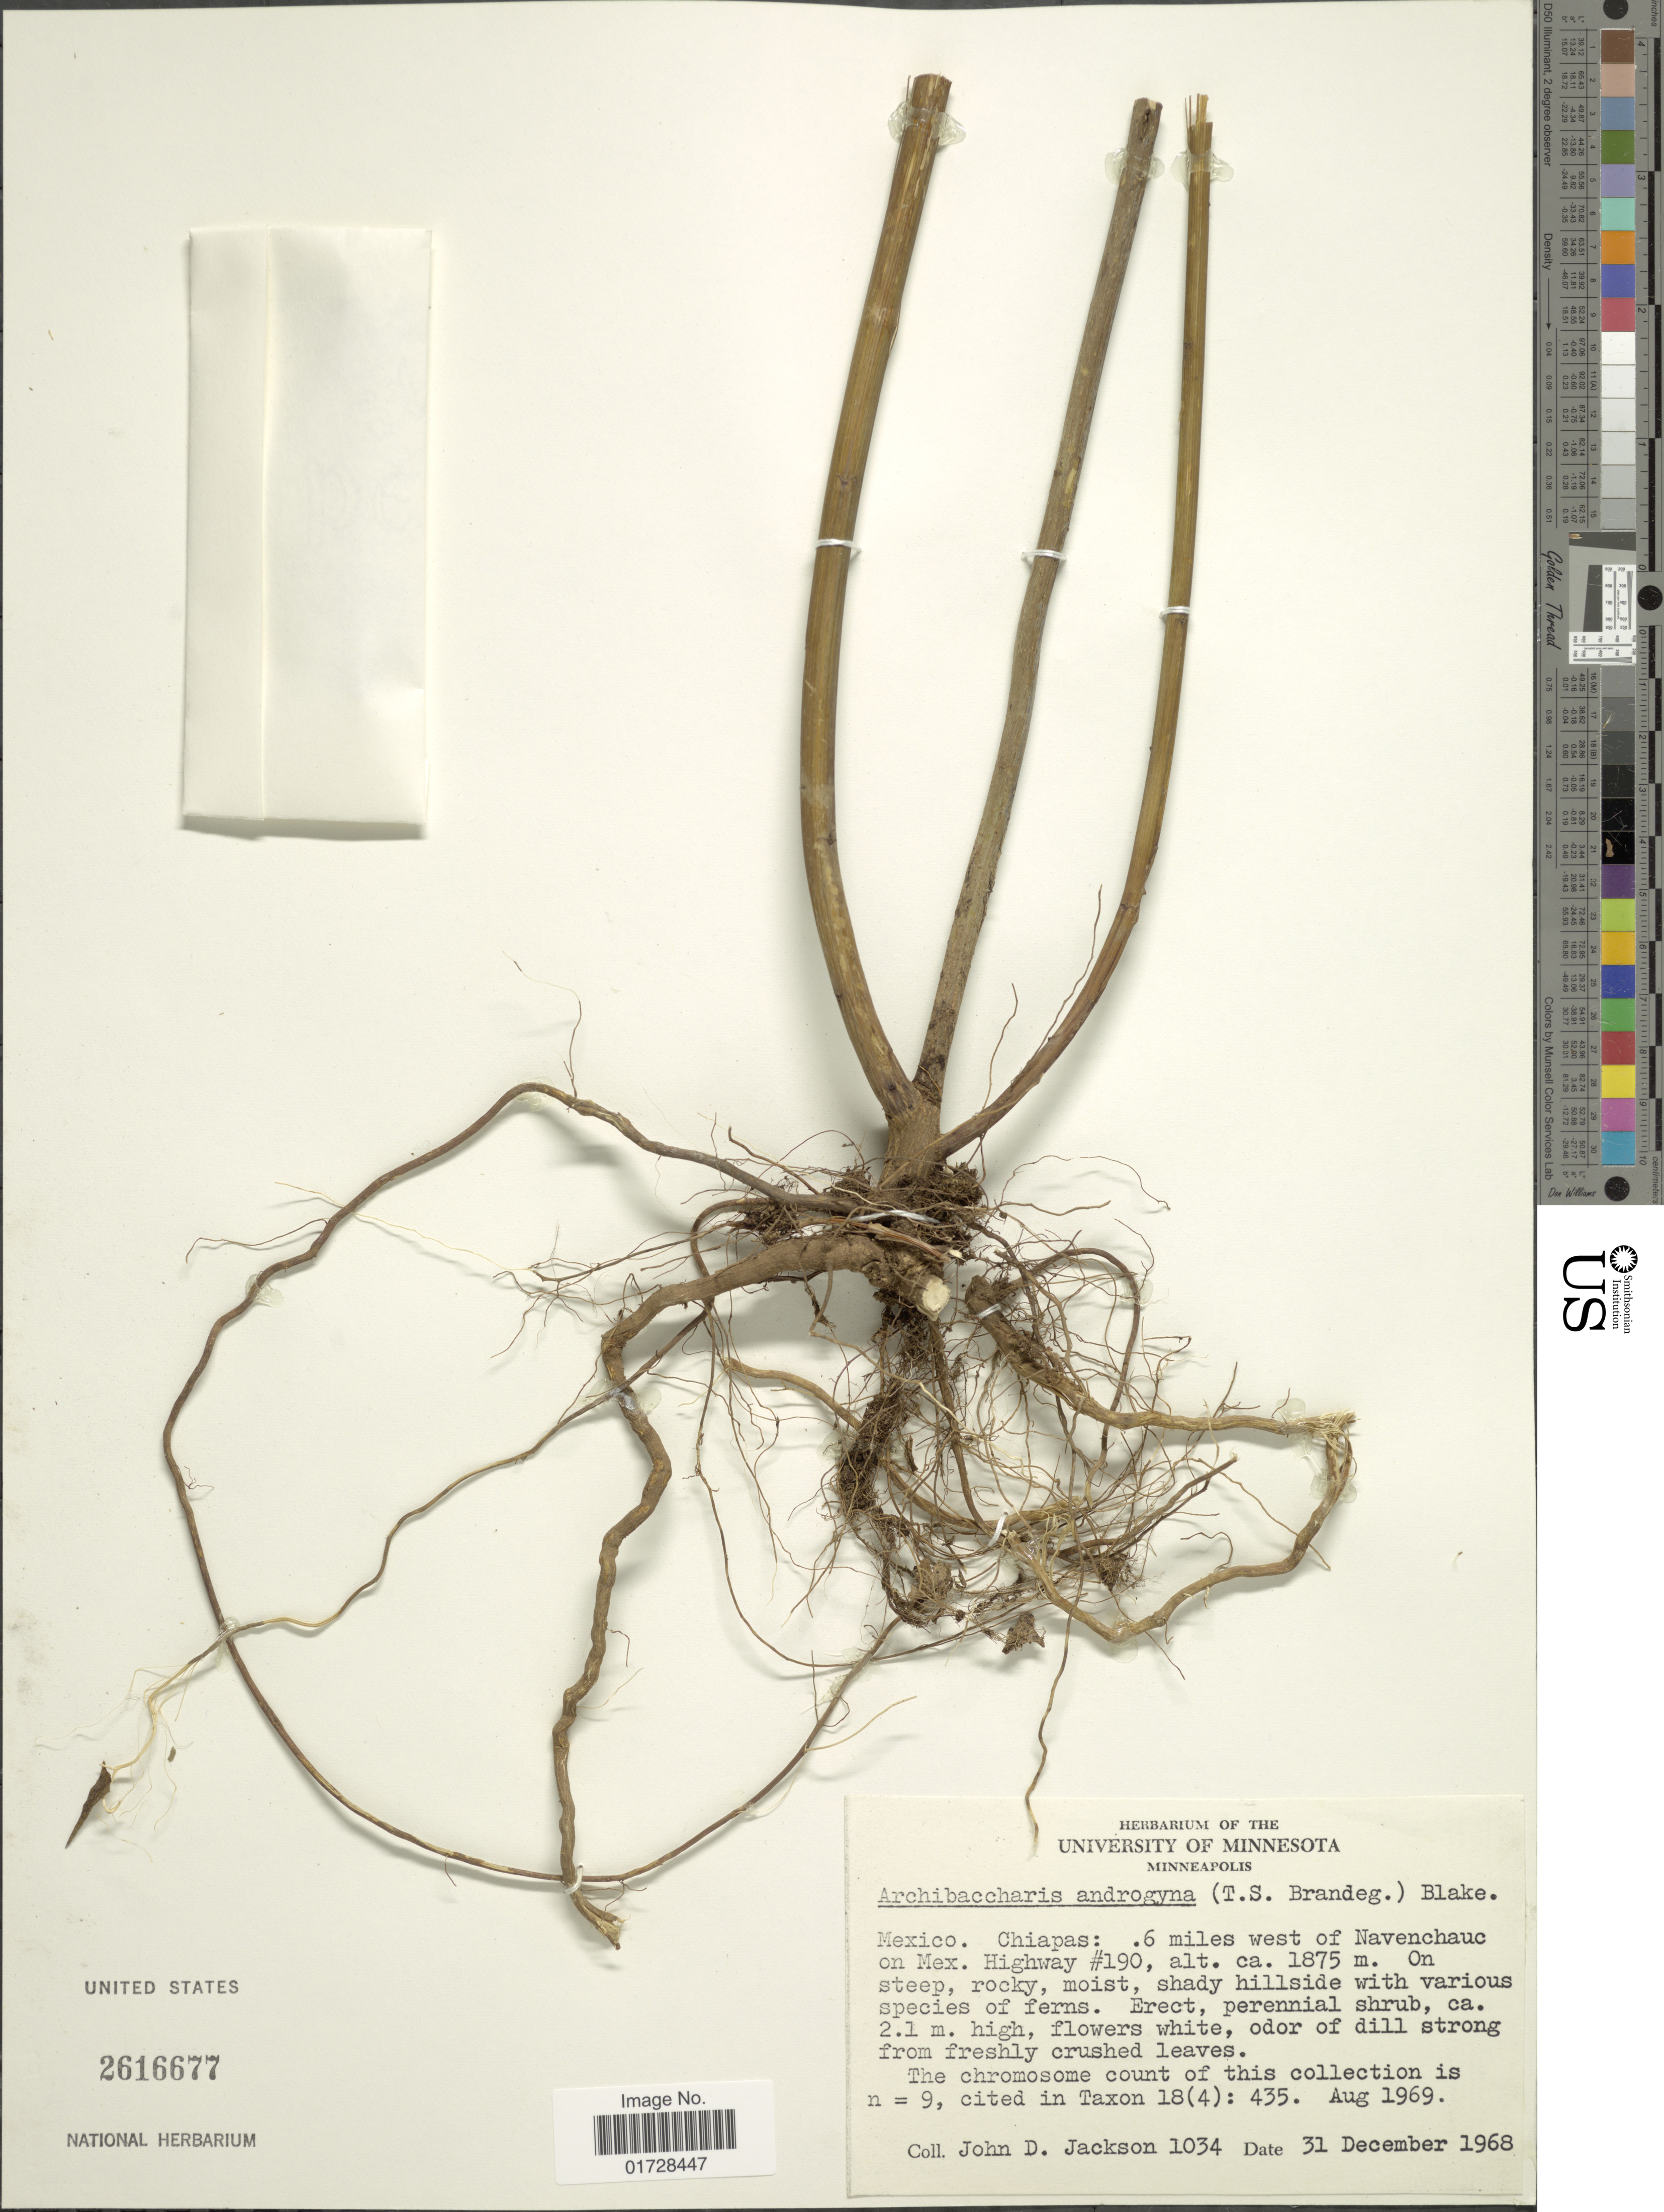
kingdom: Plantae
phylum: Tracheophyta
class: Magnoliopsida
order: Asterales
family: Asteraceae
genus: Archibaccharis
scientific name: Archibaccharis androgyna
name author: (Brandegee) S.F. Blake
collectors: J. Jackson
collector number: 1034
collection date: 1968-12-31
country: Mexico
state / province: Chiapas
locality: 6 miles west of Navenchauc on mex. Highway # 190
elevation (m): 1875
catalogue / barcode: US 2616677